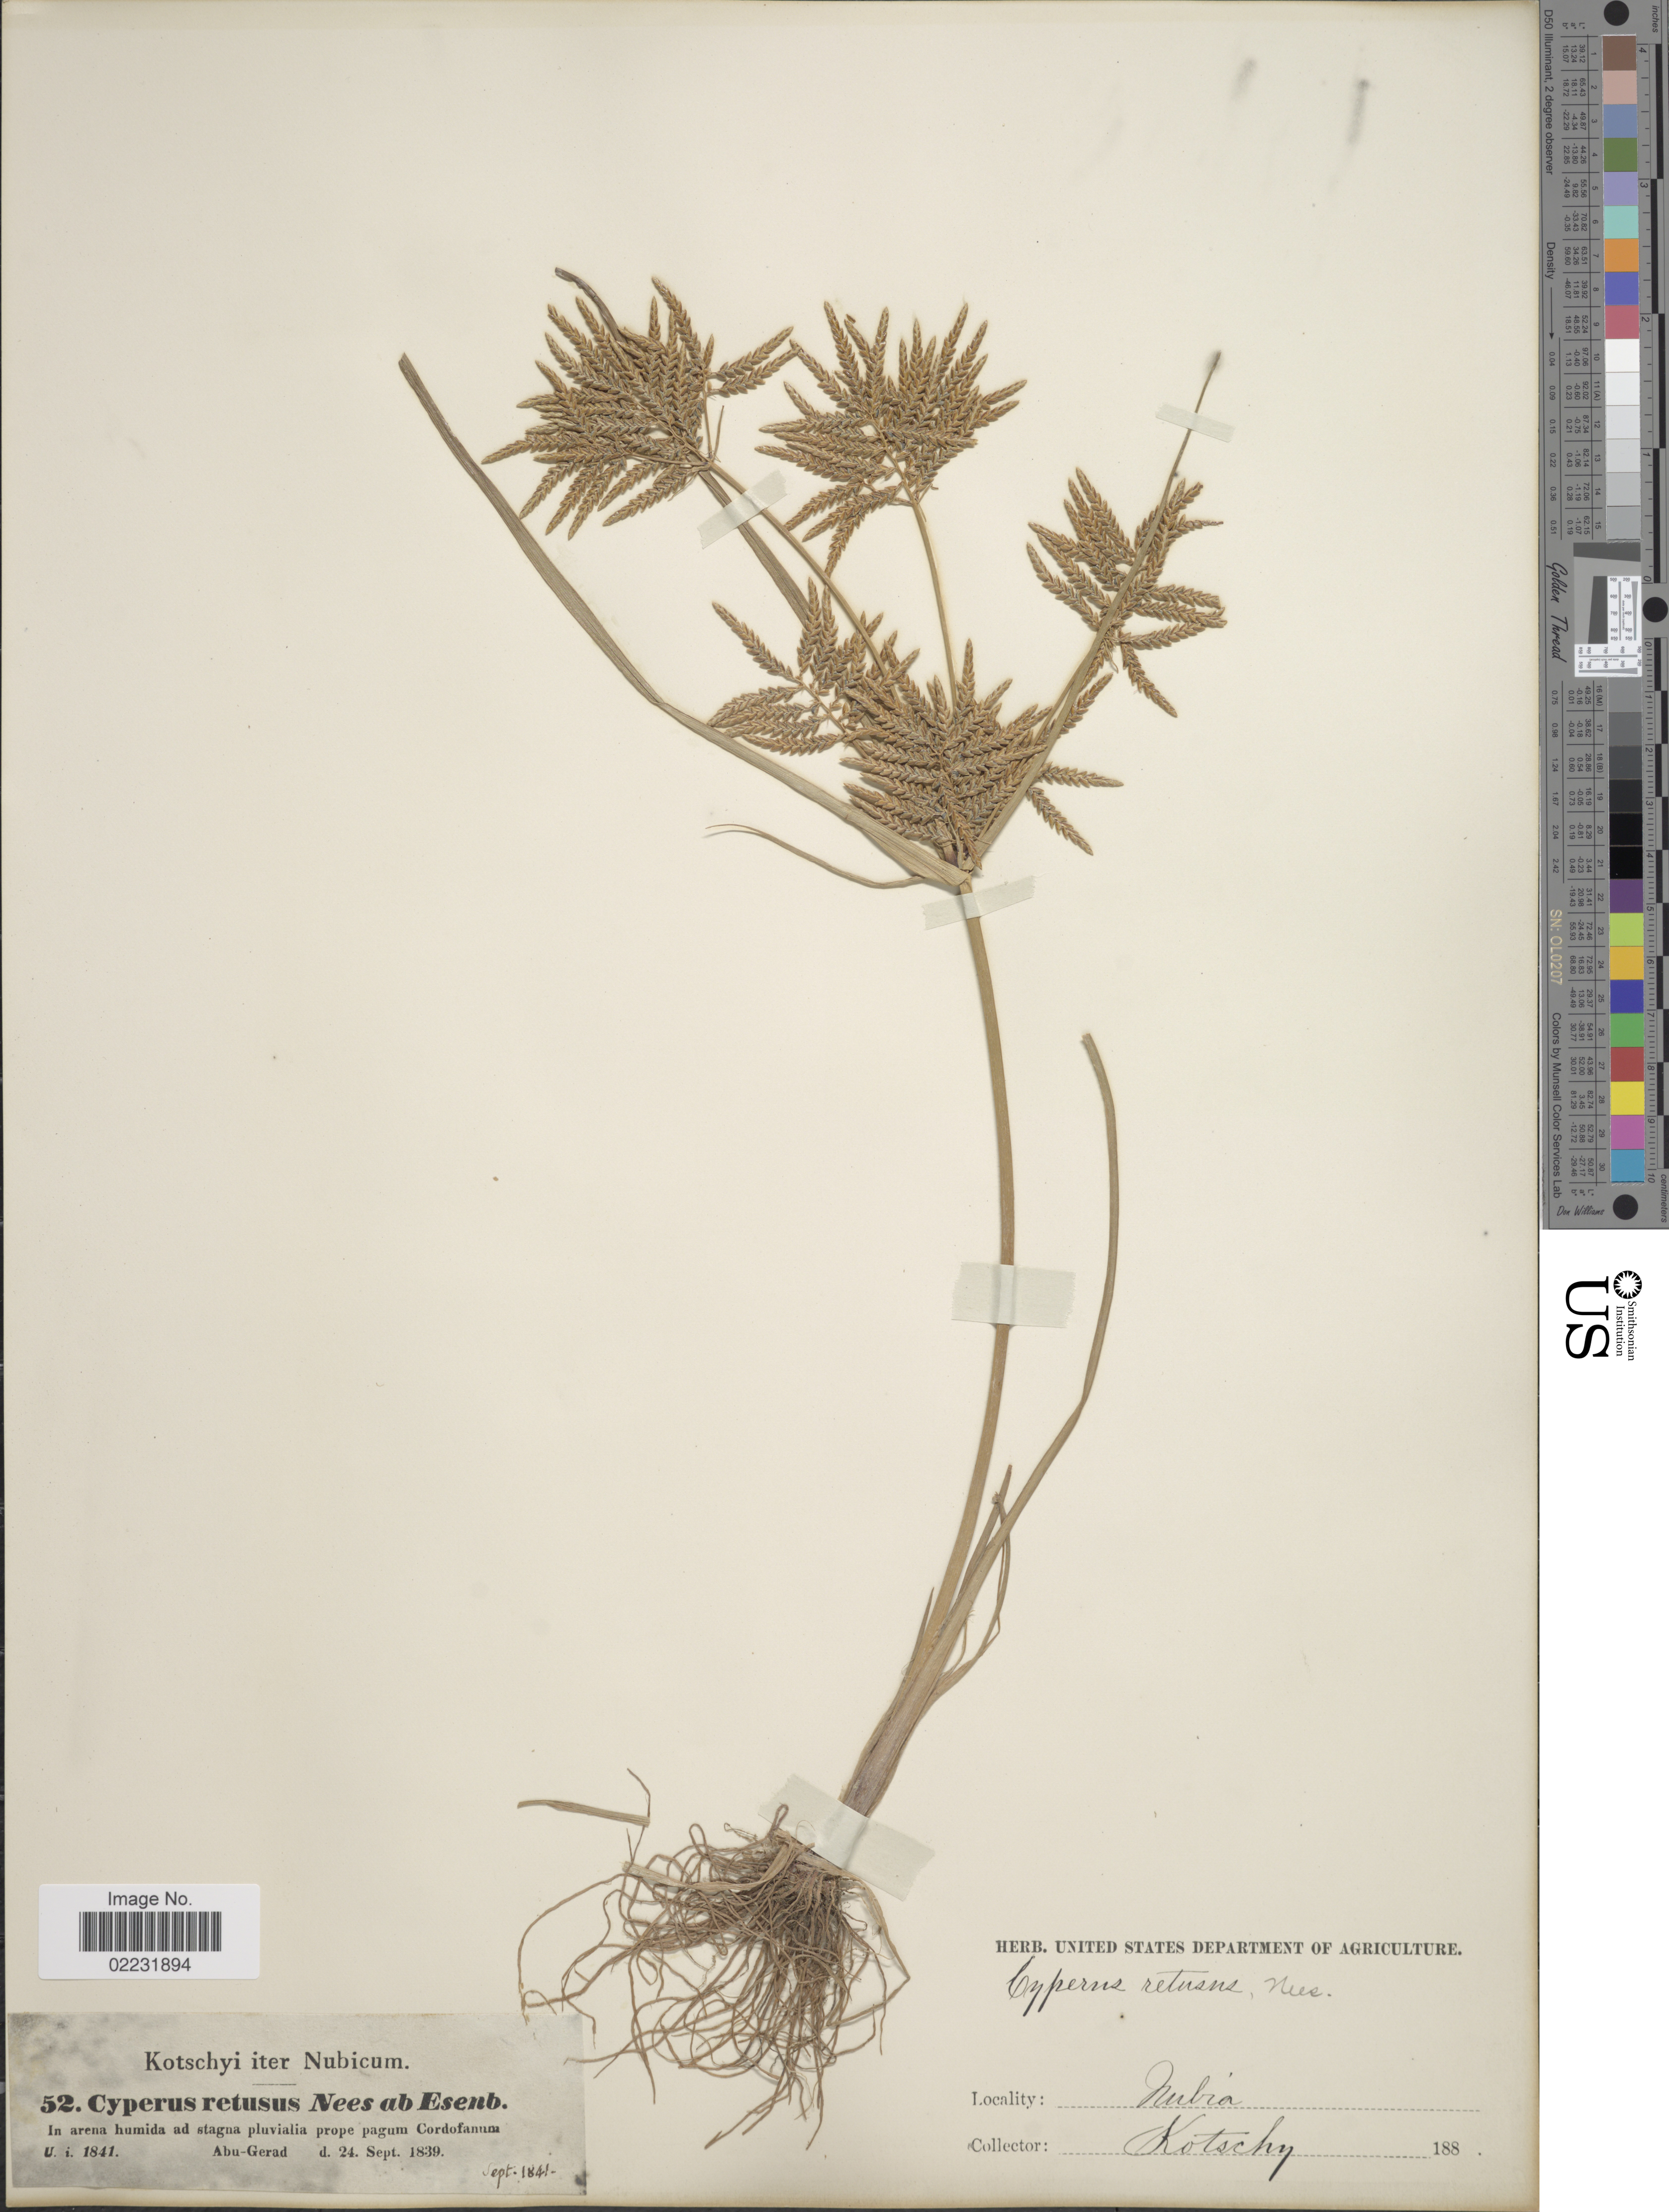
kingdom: Plantae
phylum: Tracheophyta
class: Liliopsida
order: Poales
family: Cyperaceae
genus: Cyperus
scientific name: Cyperus retusus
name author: Nees ex Steud.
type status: Isosyntype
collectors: K. G. Kotschy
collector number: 52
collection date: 1839-09-24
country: Sudan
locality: Nubia, In arena humida ad stagna pluvialia pagum Cordofanum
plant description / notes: Specimen labeled as Cyperus retusus Nees. The name Cyperus retusus Nees was validated by Steudel in 1842 (Flora 25: 582) based on Schimper 1199 (apparently also Sieber s.n. from Mauritius, and a Kotschy specimen not cited by number). Krauss (1845) gives the name Cyperus hochstetteri to the Schimper 1199 and Kotschy 52 specimens he believed were wrongly identified as C. retusus Nees. (Is this name properly validated by a description?? if not, validated later by Steudel) Steudel later cites (1854, p. 11) lists Cyperus retusus Nees citing only a Sieber collection from Mauritius and recognizes C. hochstetteri Krauss for the Schimper and Kotschy specimens. Cyperus retusus Nees was later cited by A. Rich. in 1850, based on Schimper & Quartin Dillon specimens from "Abyssinia" (no Kotschy collections cited). Making no reference to Steudel, this name may be an isonym. The name Cyperus hochstetteri Nees ex Krauss (with C. retusus Nees ex A. Rich. in synonymy) was accepted by Baker (1882, J. Linn. Soc., Bot. 20: 282).